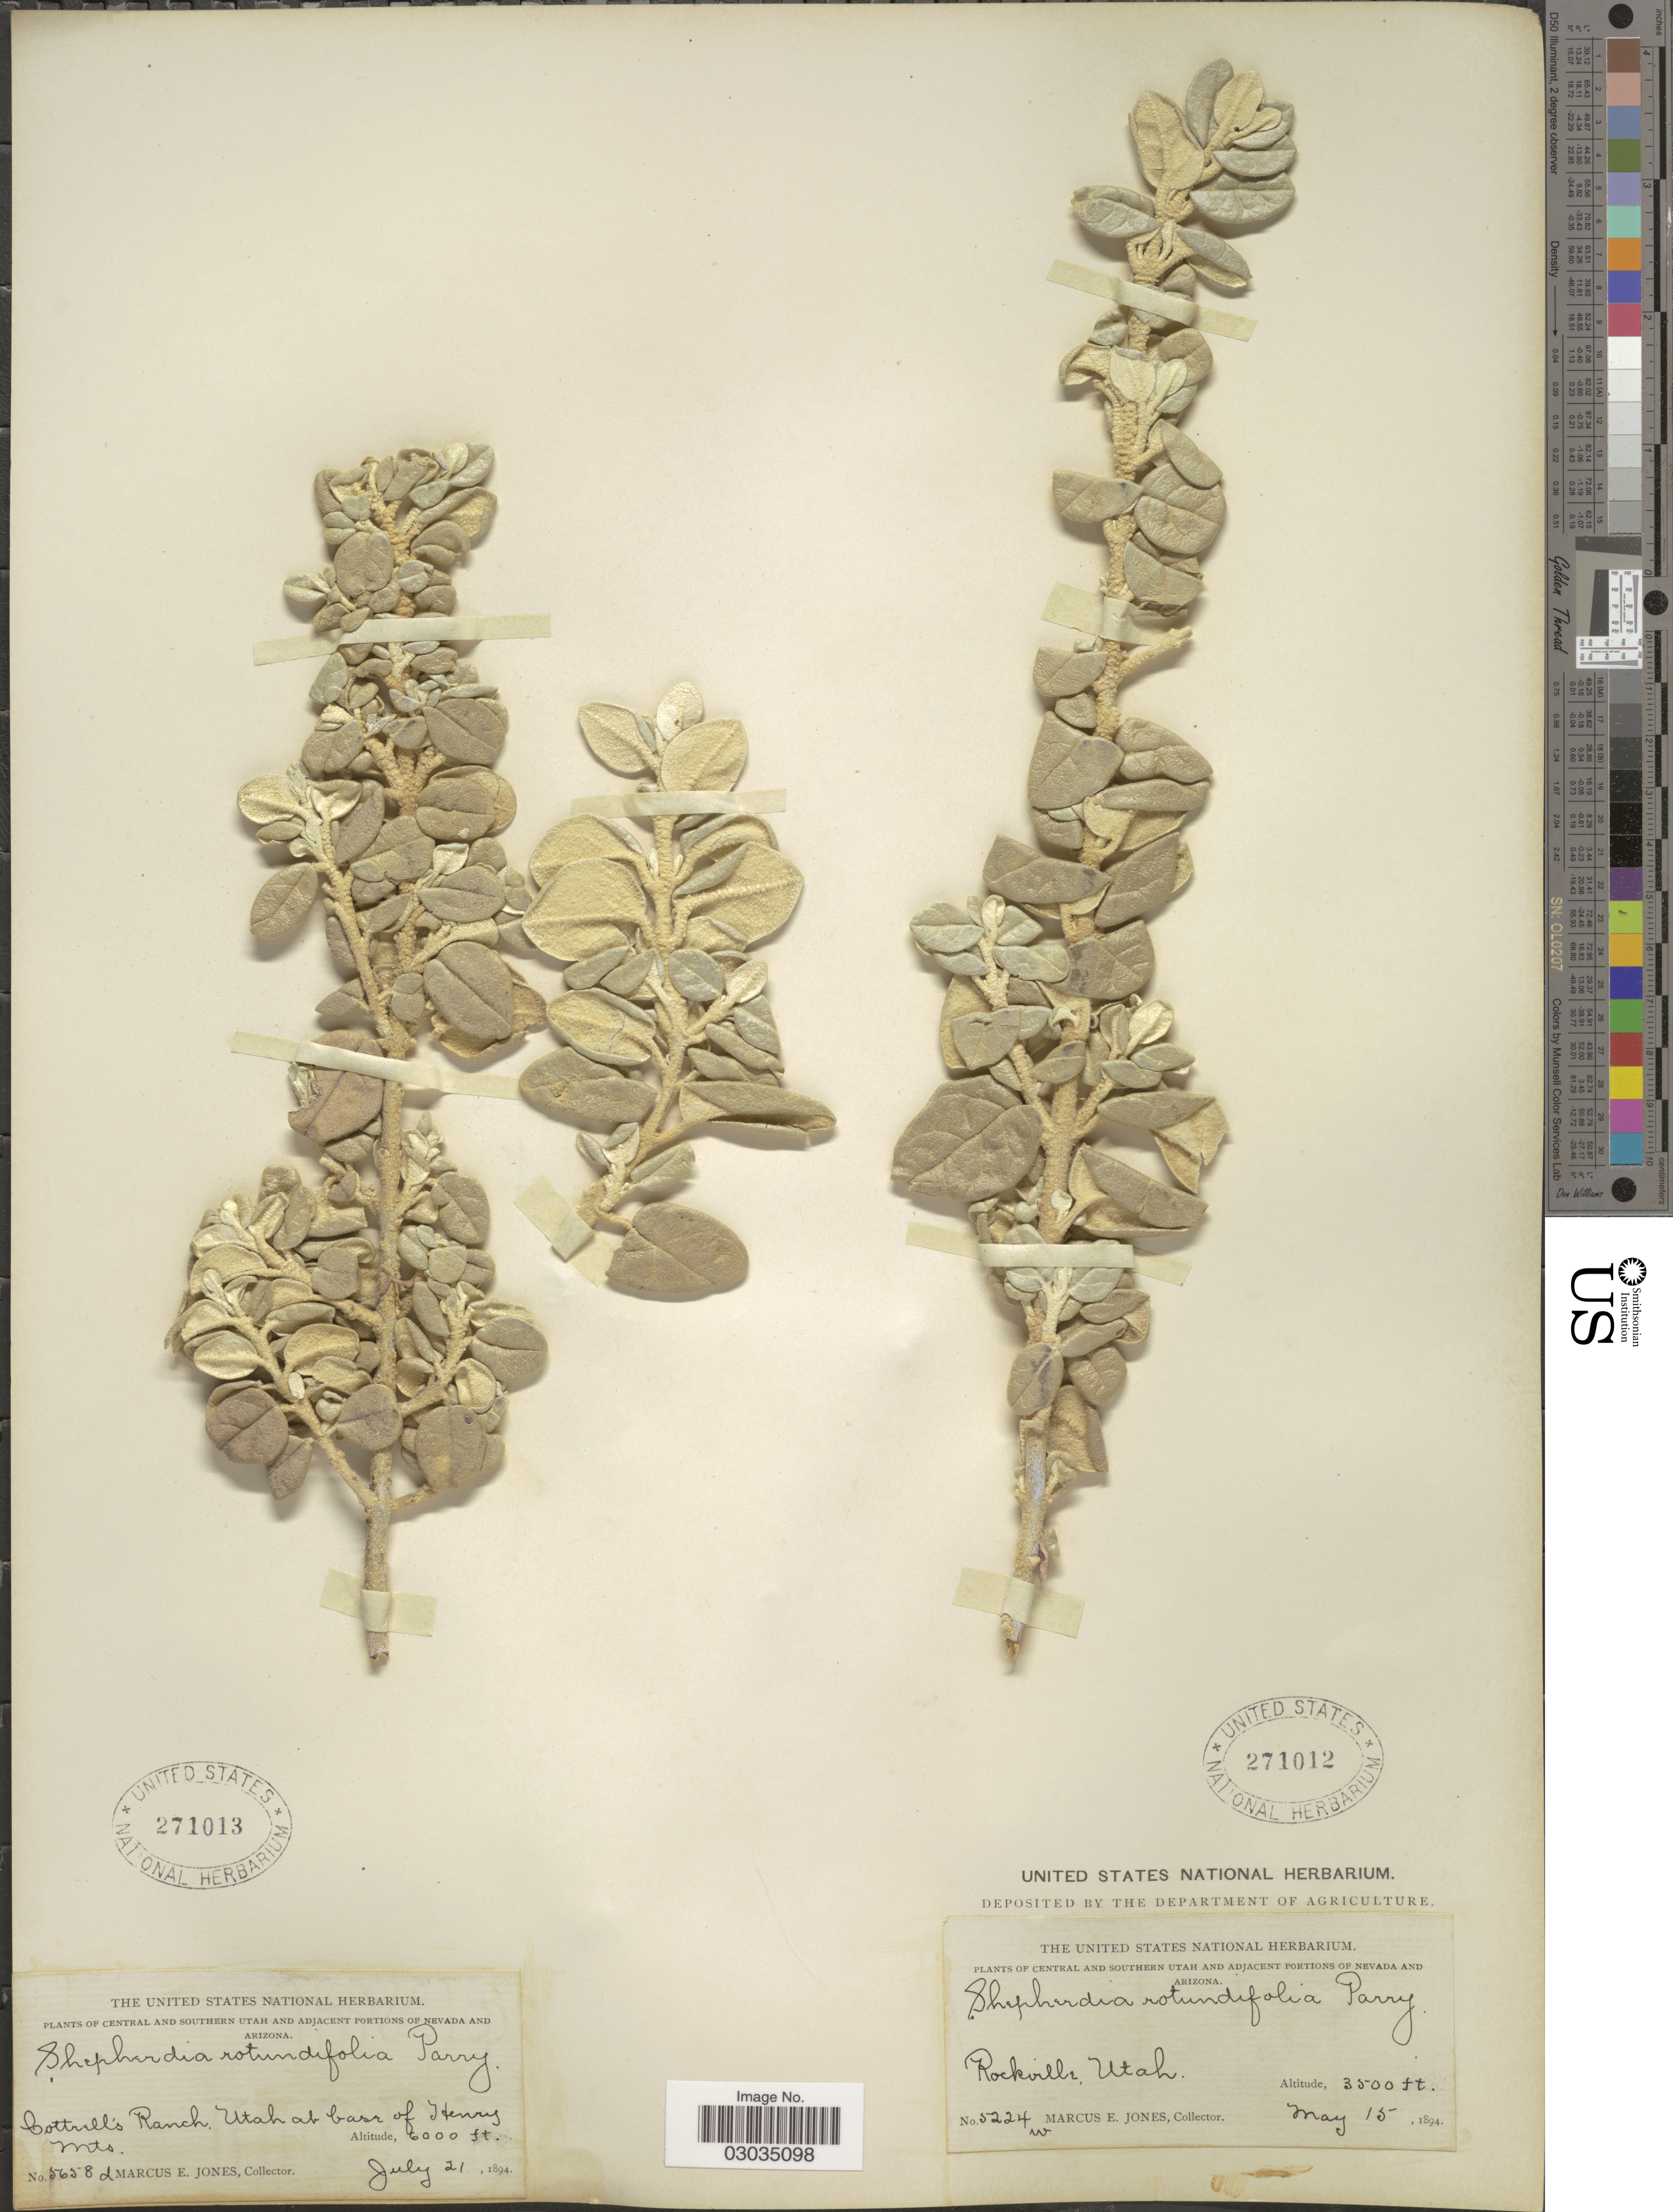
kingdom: Plantae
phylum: Tracheophyta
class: Magnoliopsida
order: Rosales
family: Elaeagnaceae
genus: Shepherdia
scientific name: Shepherdia rotundifolia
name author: Parry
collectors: M. E. Jones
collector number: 5658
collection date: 1894-07-21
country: United States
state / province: Utah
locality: Central and Southern Utah, Cottrall's Ranch, Utah at base of Henry Mts.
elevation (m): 1829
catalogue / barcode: US 271013